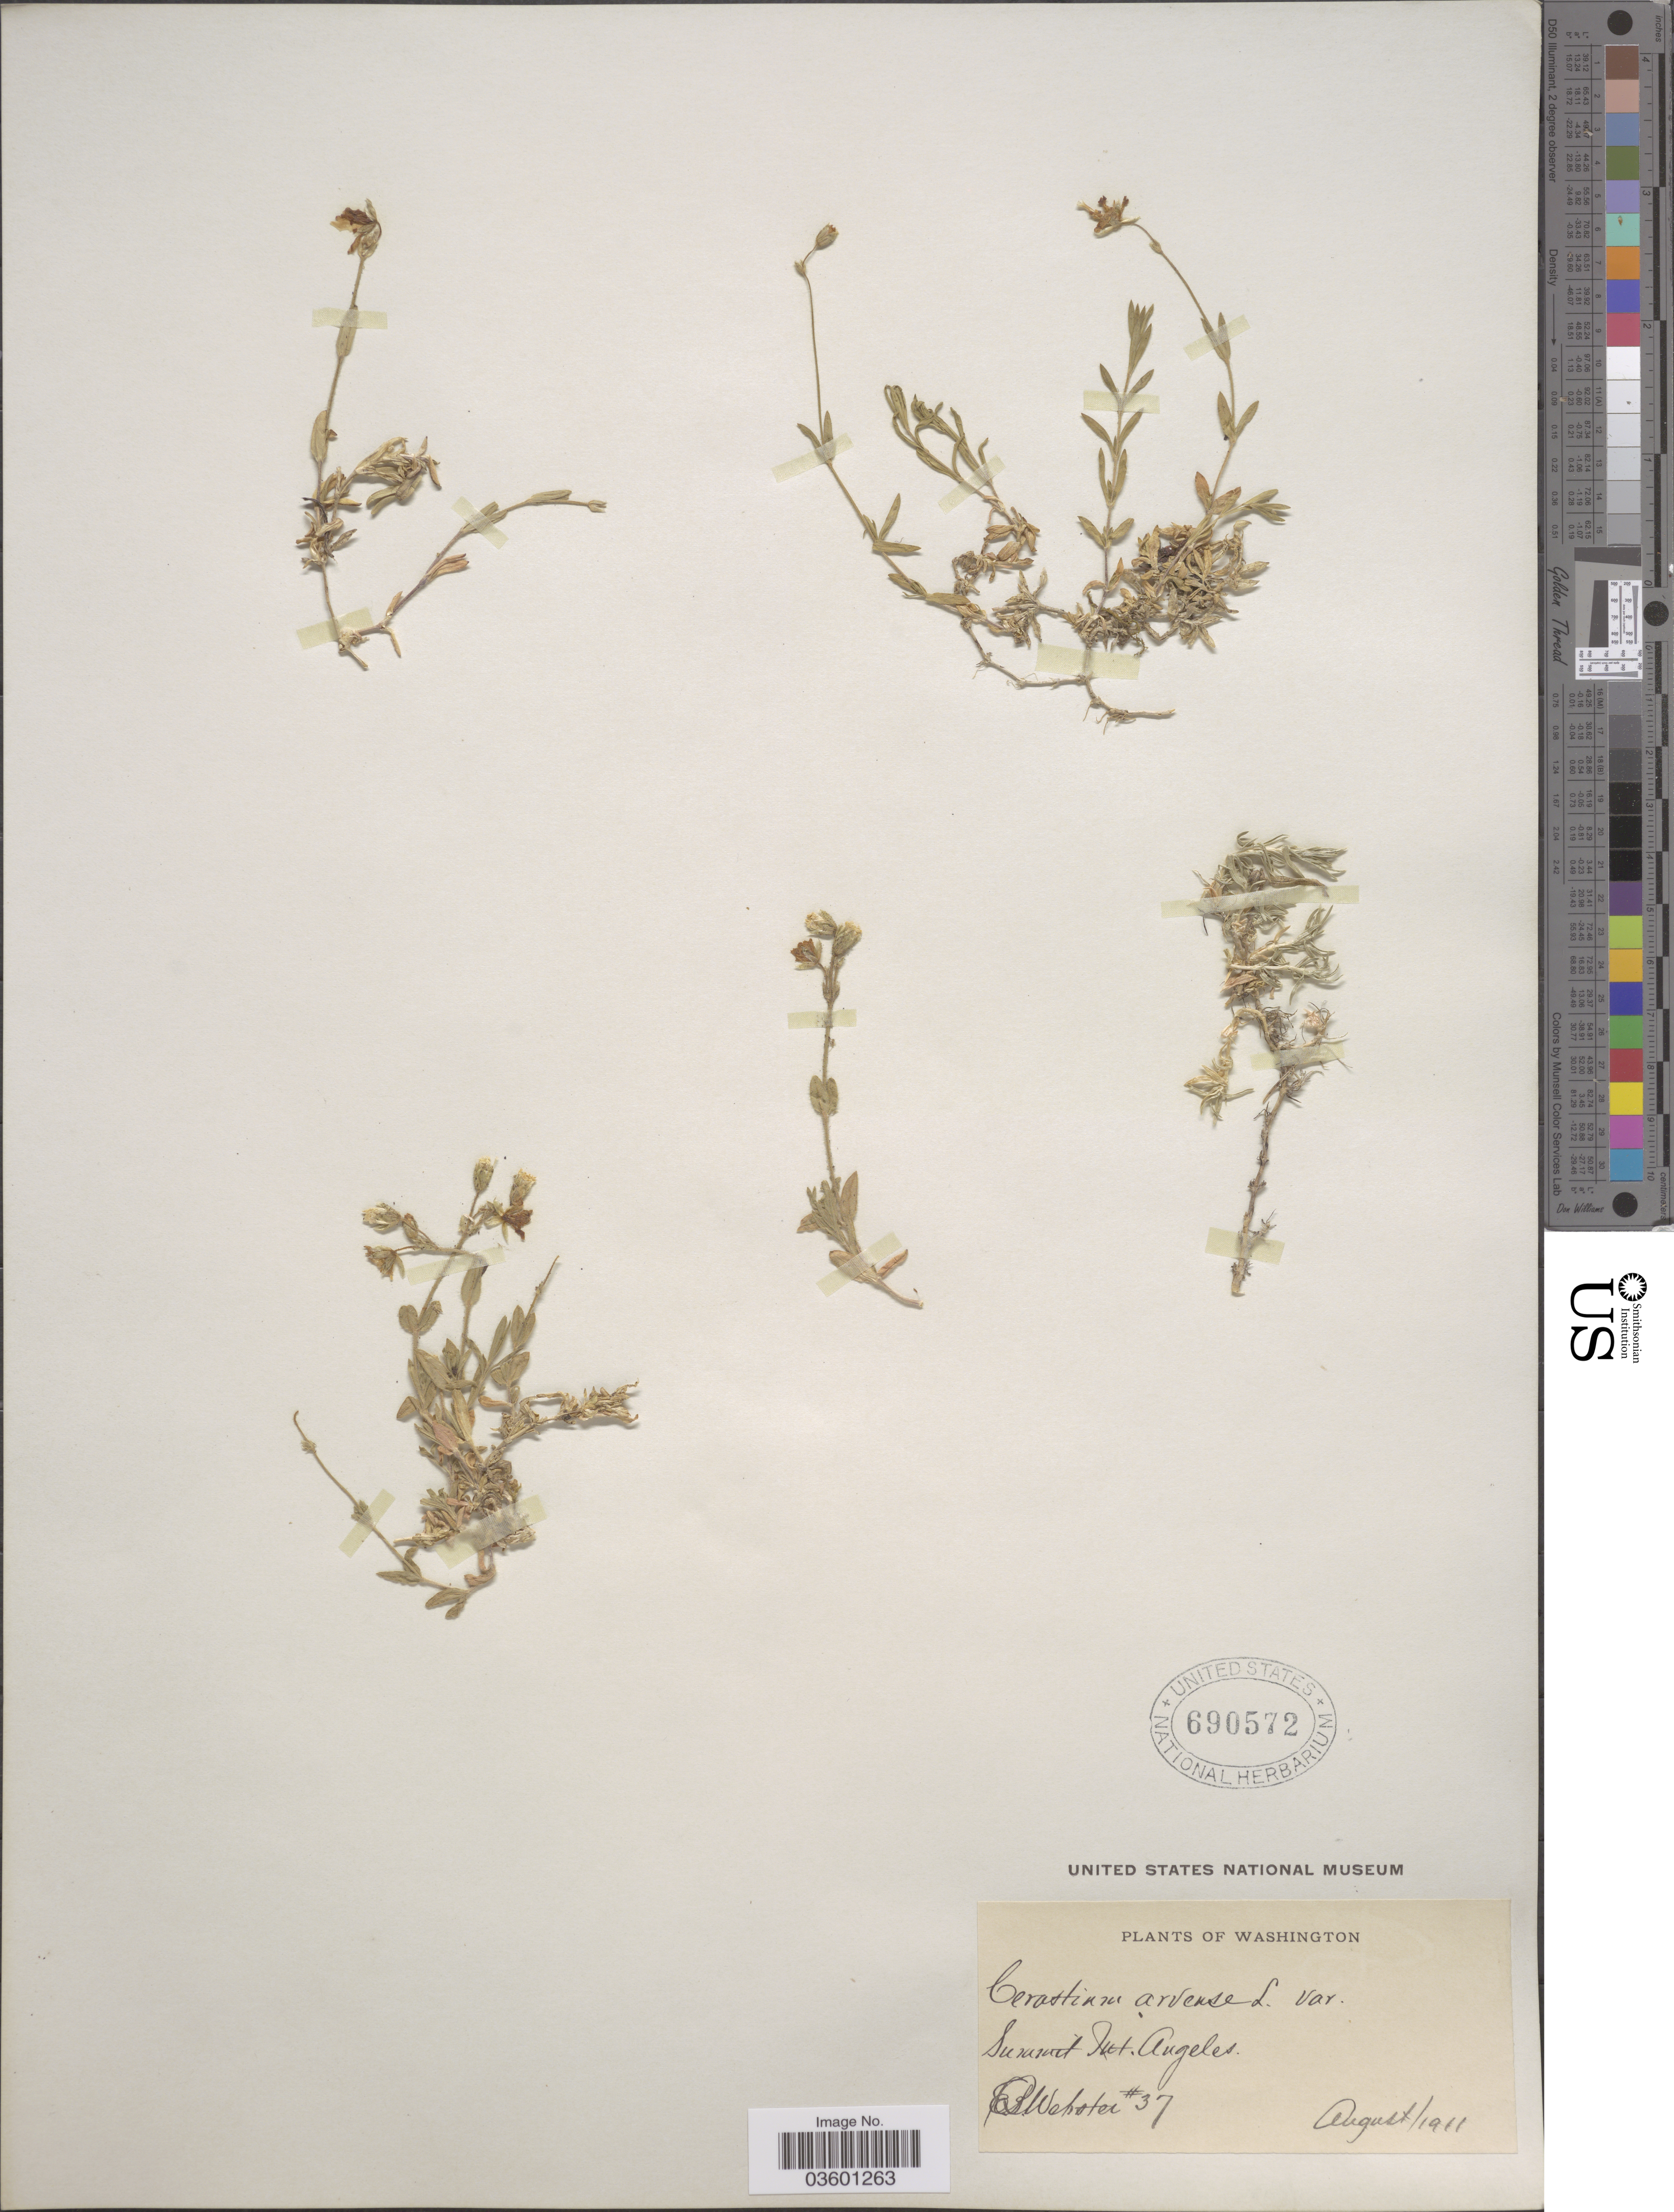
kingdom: Plantae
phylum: Tracheophyta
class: Magnoliopsida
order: Caryophyllales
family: Caryophyllaceae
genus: Cerastium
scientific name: Cerastium arvense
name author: L.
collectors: E. B. Webster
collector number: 37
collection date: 1911-08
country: United States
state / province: Washington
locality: Summit Mt. Angeles.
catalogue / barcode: US 690572